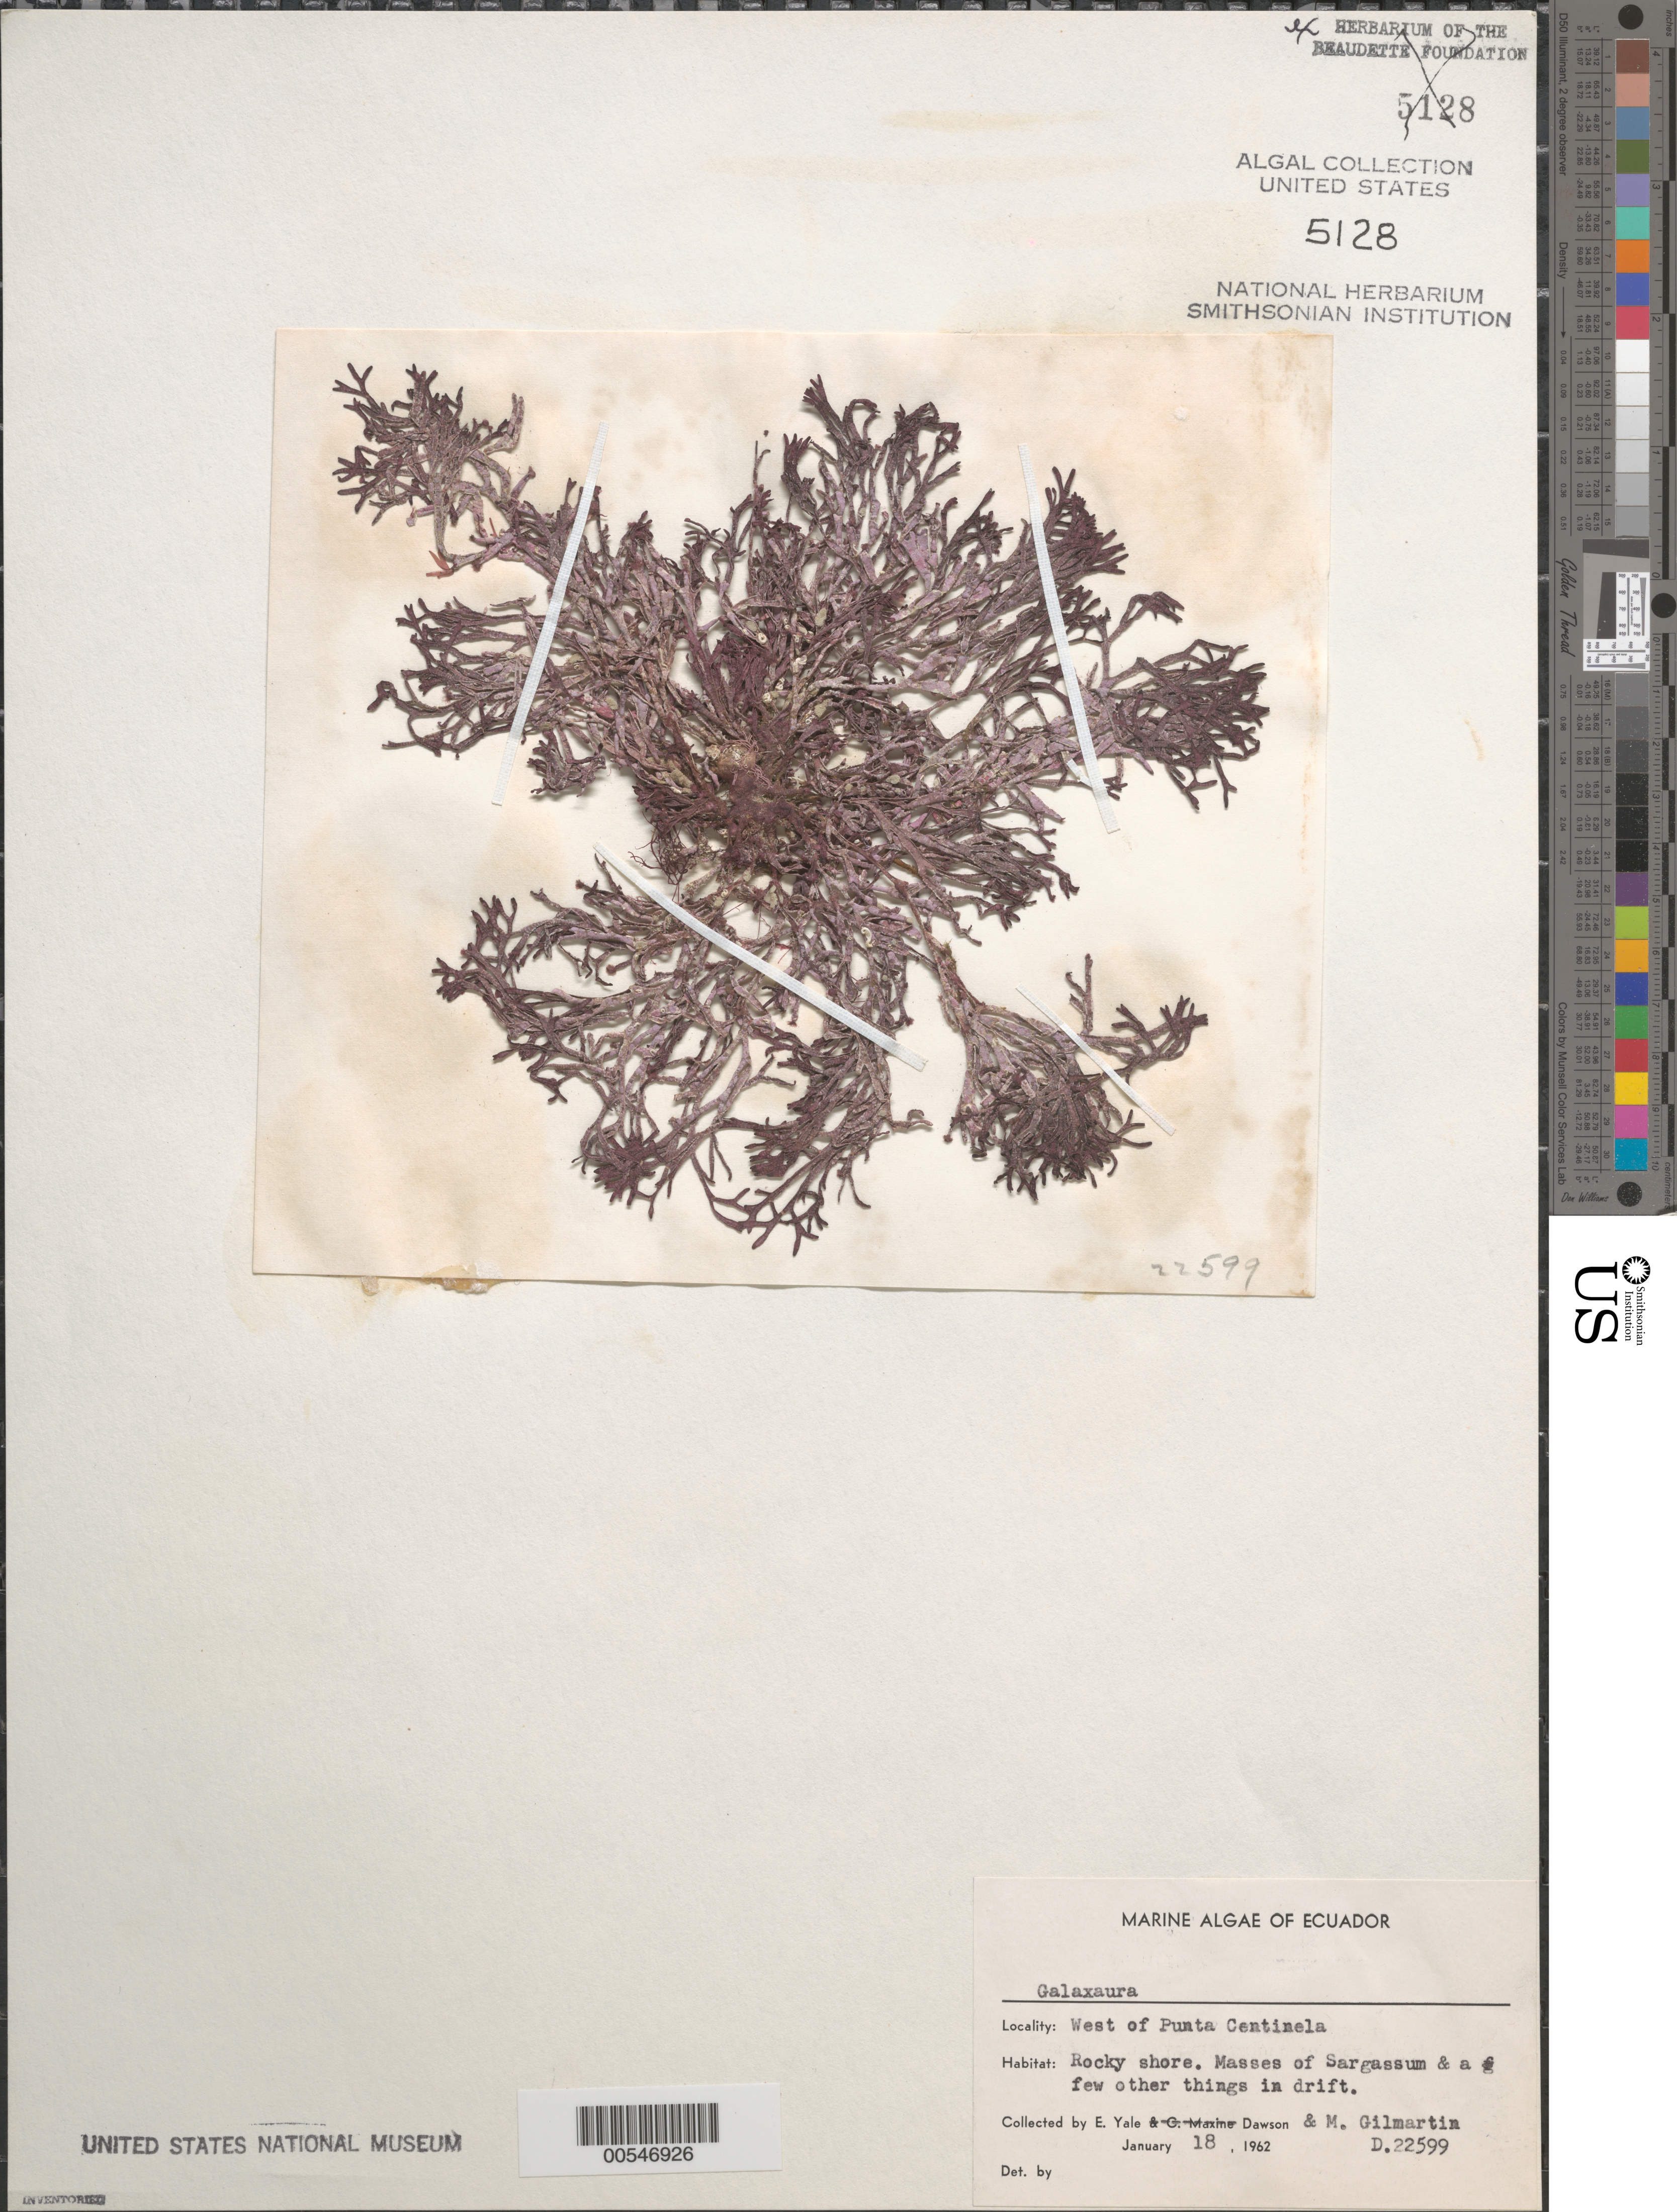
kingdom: Plantae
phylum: Rhodophyta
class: Florideophyceae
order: Nemaliales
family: Galaxauraceae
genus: Galaxaura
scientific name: Galaxaura sp.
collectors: E. Y. Dawson & M. Gilmartin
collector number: EYD 22599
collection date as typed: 18 Jan 1962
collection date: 1962-01-18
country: Ecuador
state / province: Guayas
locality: West of Punta Centinela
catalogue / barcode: US 5128